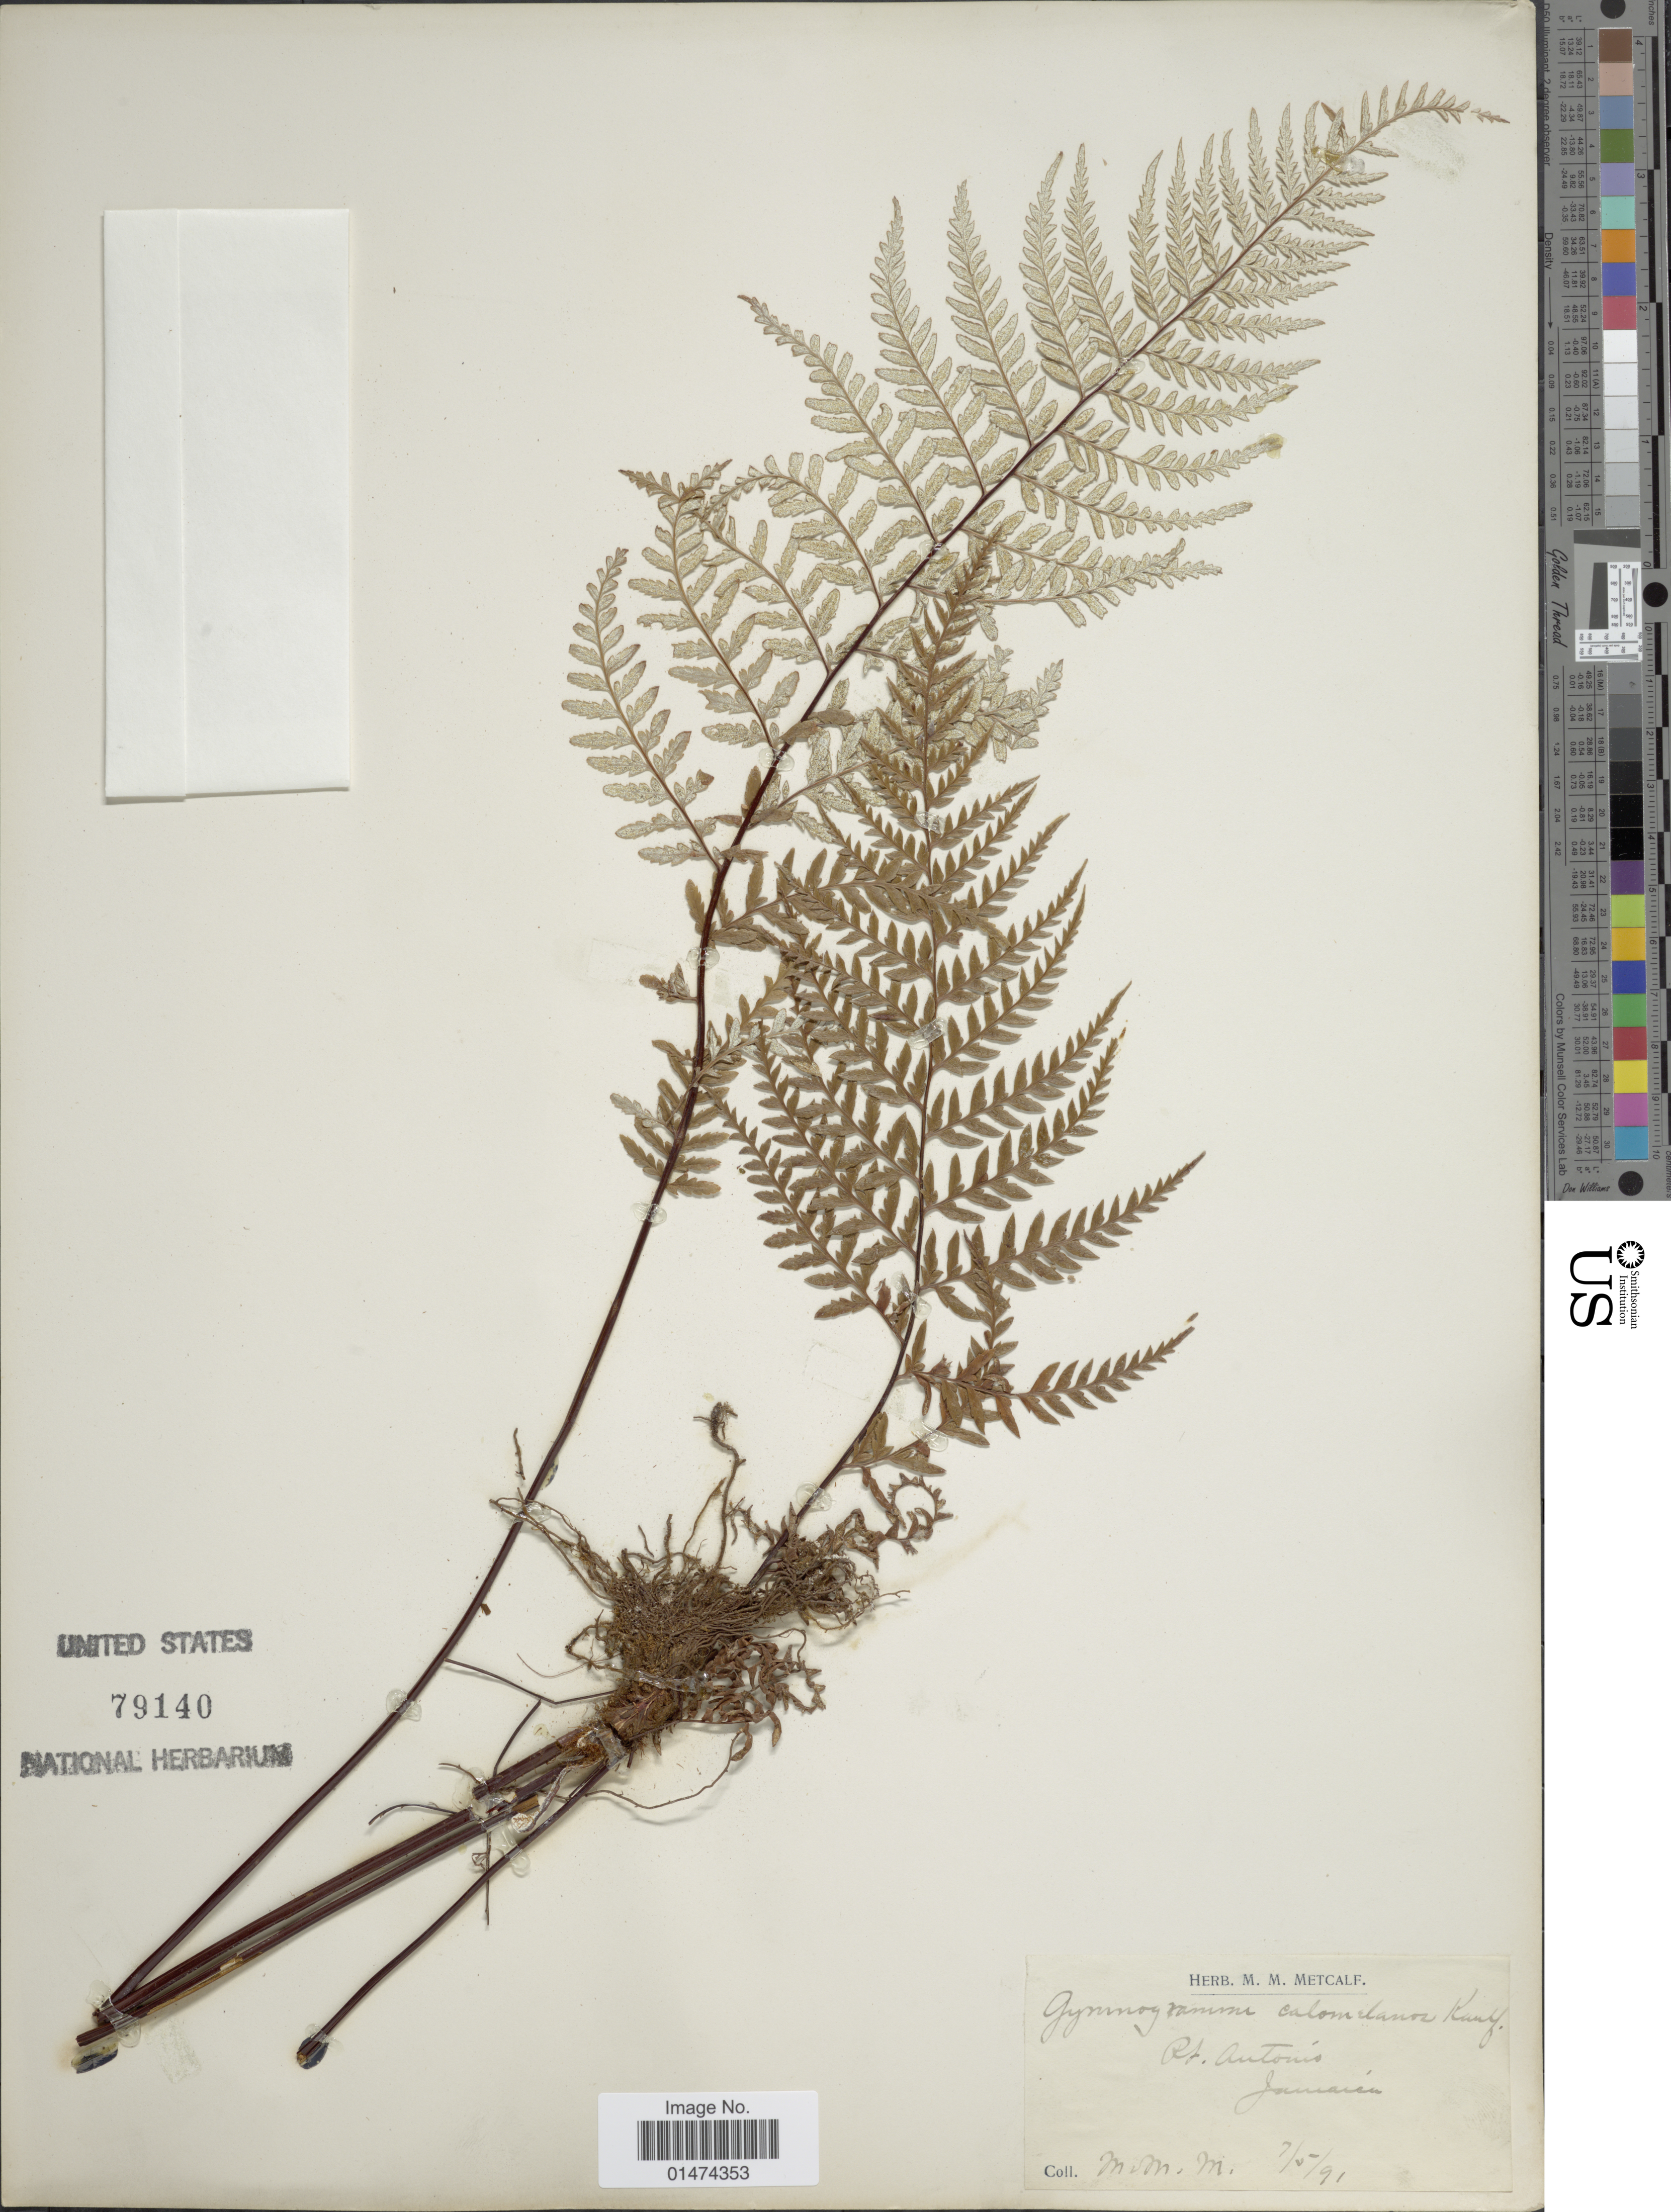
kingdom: Plantae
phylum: Tracheophyta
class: Polypodiopsida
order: Polypodiales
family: Pteridaceae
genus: Pityrogramma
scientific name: Pityrogramma calomelanos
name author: (L.) Link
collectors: M. Metcalf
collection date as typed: Transcribed d/m/y: 7/5/91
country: Jamaica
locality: Pt. Antonio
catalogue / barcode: US 79140